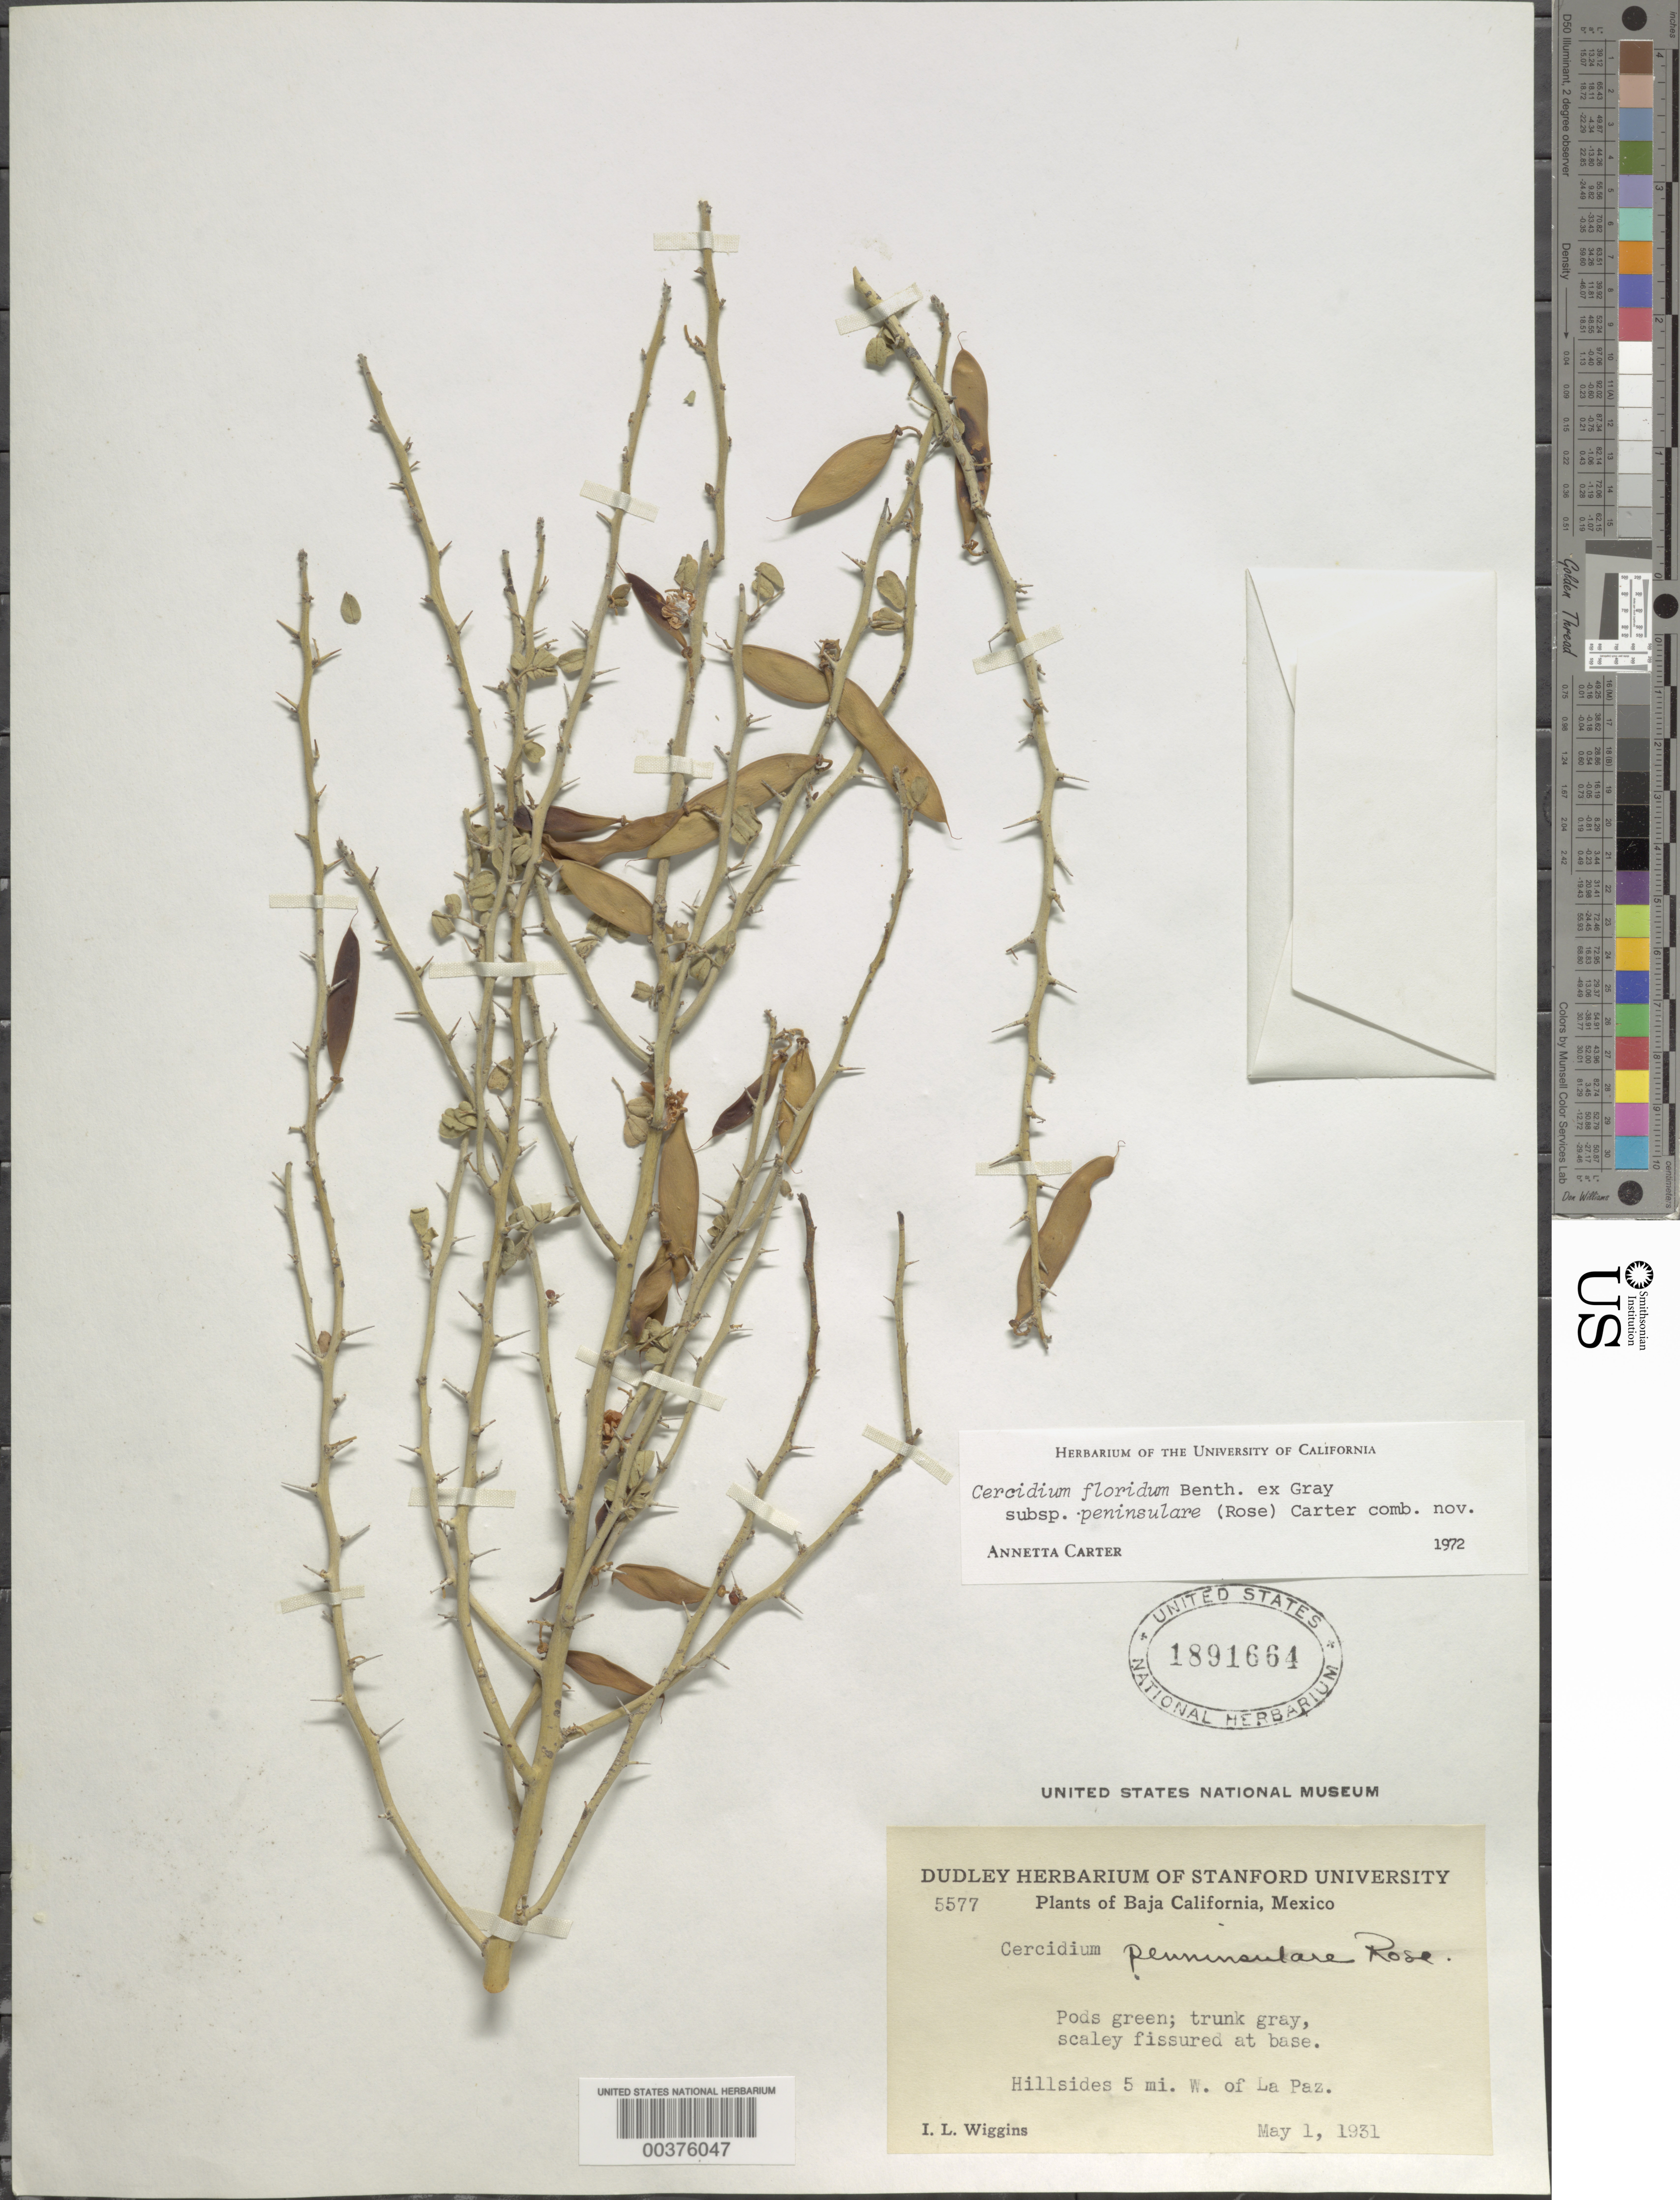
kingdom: Plantae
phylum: Tracheophyta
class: Magnoliopsida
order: Fabales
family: Fabaceae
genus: Parkinsonia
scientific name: Parkinsonia florida subsp. peninsulare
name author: (Rose) J.E. Hawkins & Felger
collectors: I. L. Wiggins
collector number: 5577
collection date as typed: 01 May 1931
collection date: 1931-05-01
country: Mexico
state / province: Baja California Sur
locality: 5 mi W of La Paz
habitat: Hillsides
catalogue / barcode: US 1891664